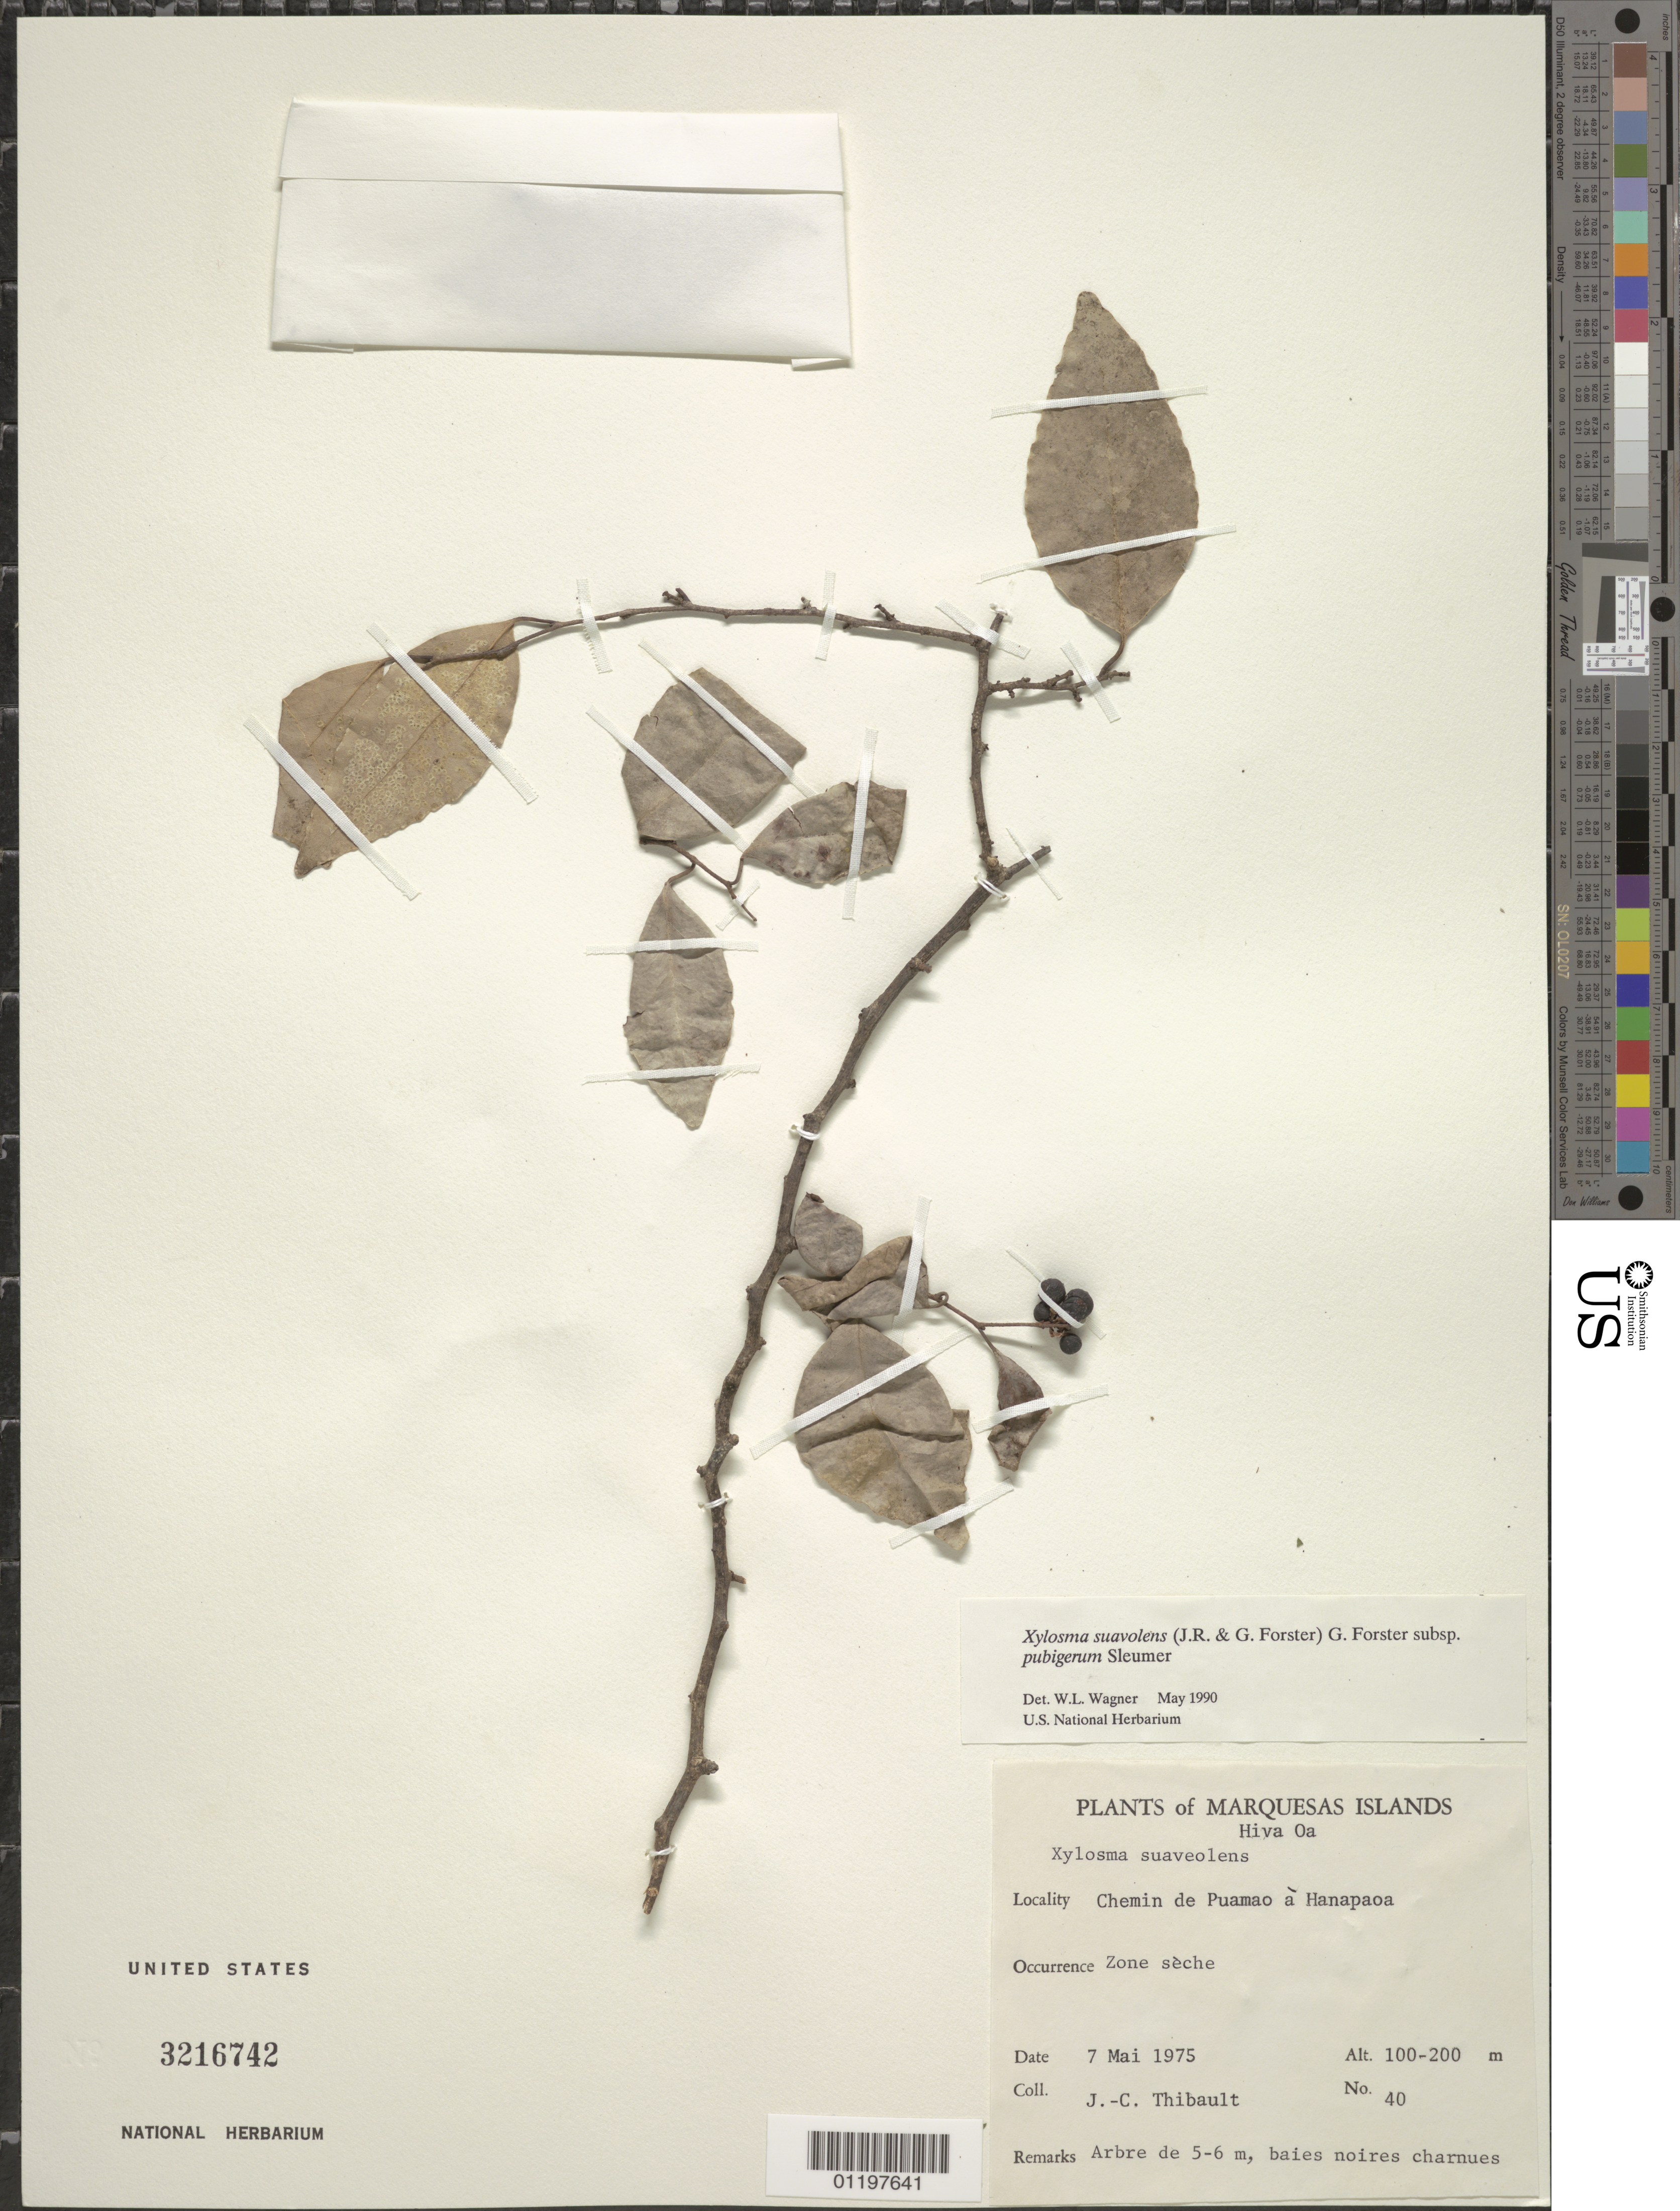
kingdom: Plantae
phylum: Tracheophyta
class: Magnoliopsida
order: Malpighiales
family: Salicaceae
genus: Xylosma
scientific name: Xylosma suaveolens subsp. pubigera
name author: Sleumer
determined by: Wagner, W. L., (BOT), Smithsonian Institution - National Museum of Natural History (UNITED STATES)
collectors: J. Thibault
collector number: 40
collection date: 1975-05-07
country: French Polynesia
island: Hiva Oa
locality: Chemin de Puamao à Hanapaoa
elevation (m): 100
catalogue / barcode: US 3216742